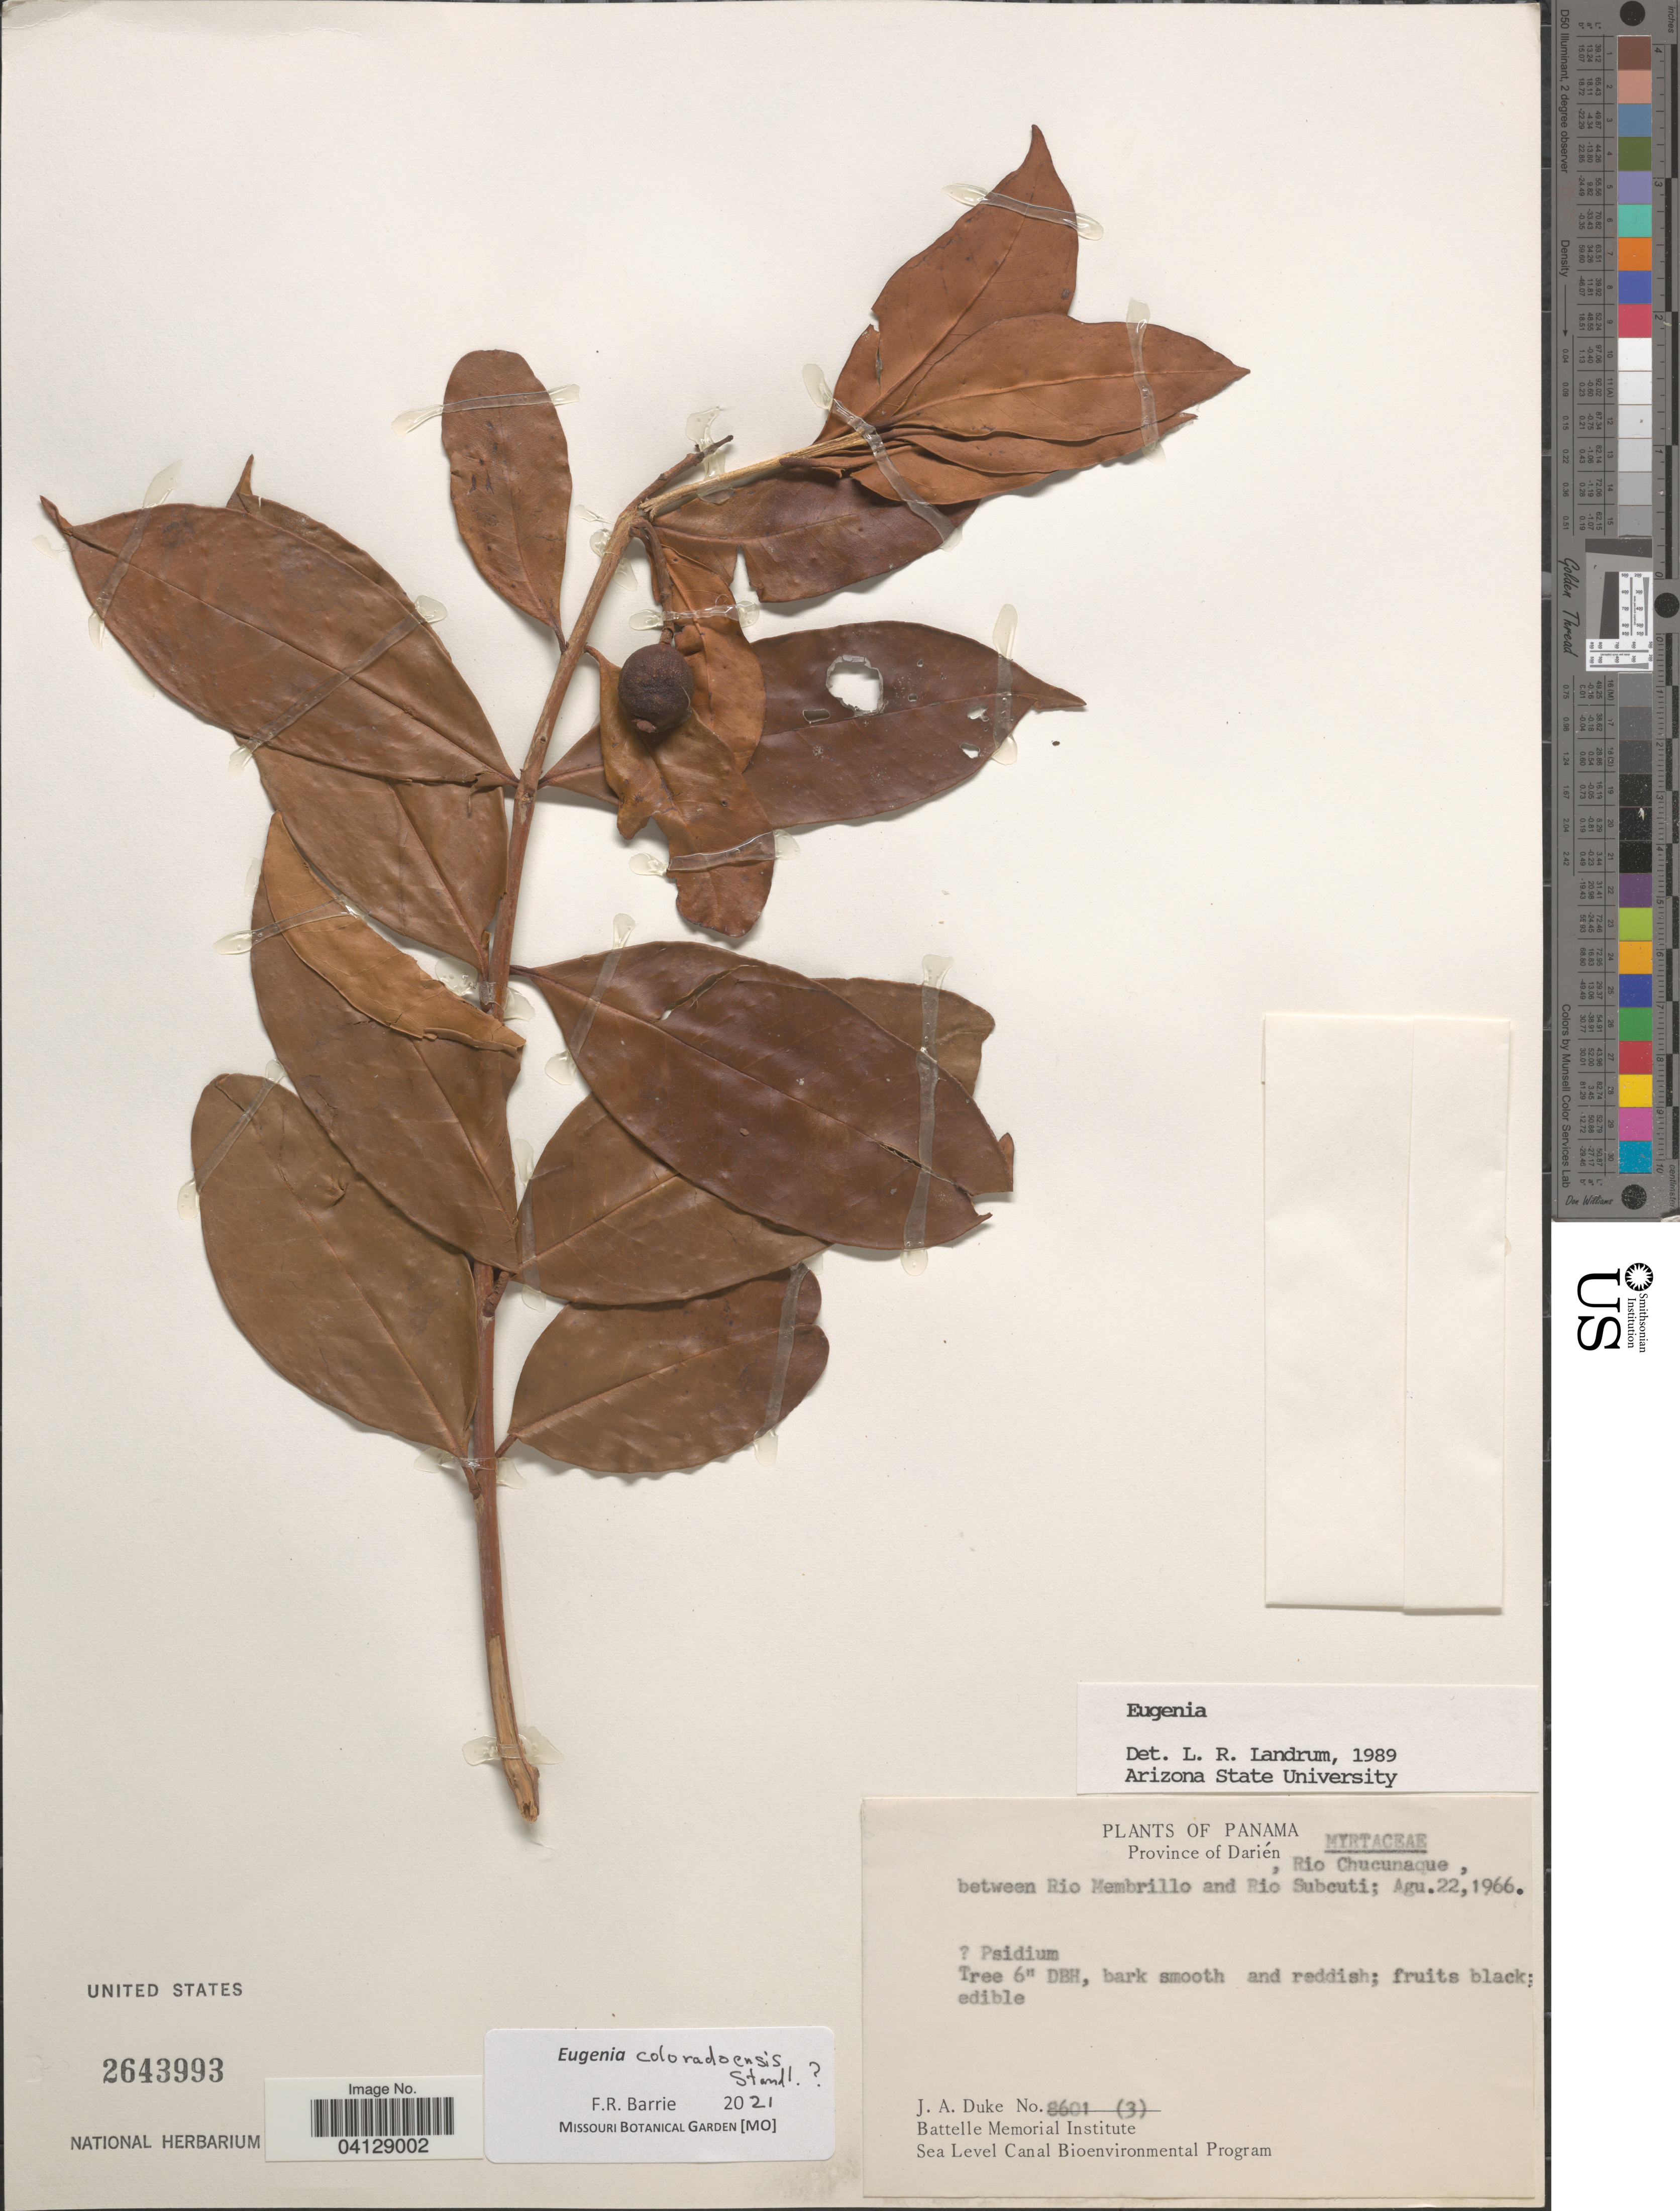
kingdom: Plantae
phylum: Tracheophyta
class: Magnoliopsida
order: Myrtales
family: Myrtaceae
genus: Eugenia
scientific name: Eugenia coloradoensis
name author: Standl.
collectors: J. A. Duke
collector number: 8601(3)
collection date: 1966-08-22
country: Panama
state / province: Darien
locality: Rio Chucunaque, between Rio Membrillo and Rio Subcuti.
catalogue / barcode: US 2643993